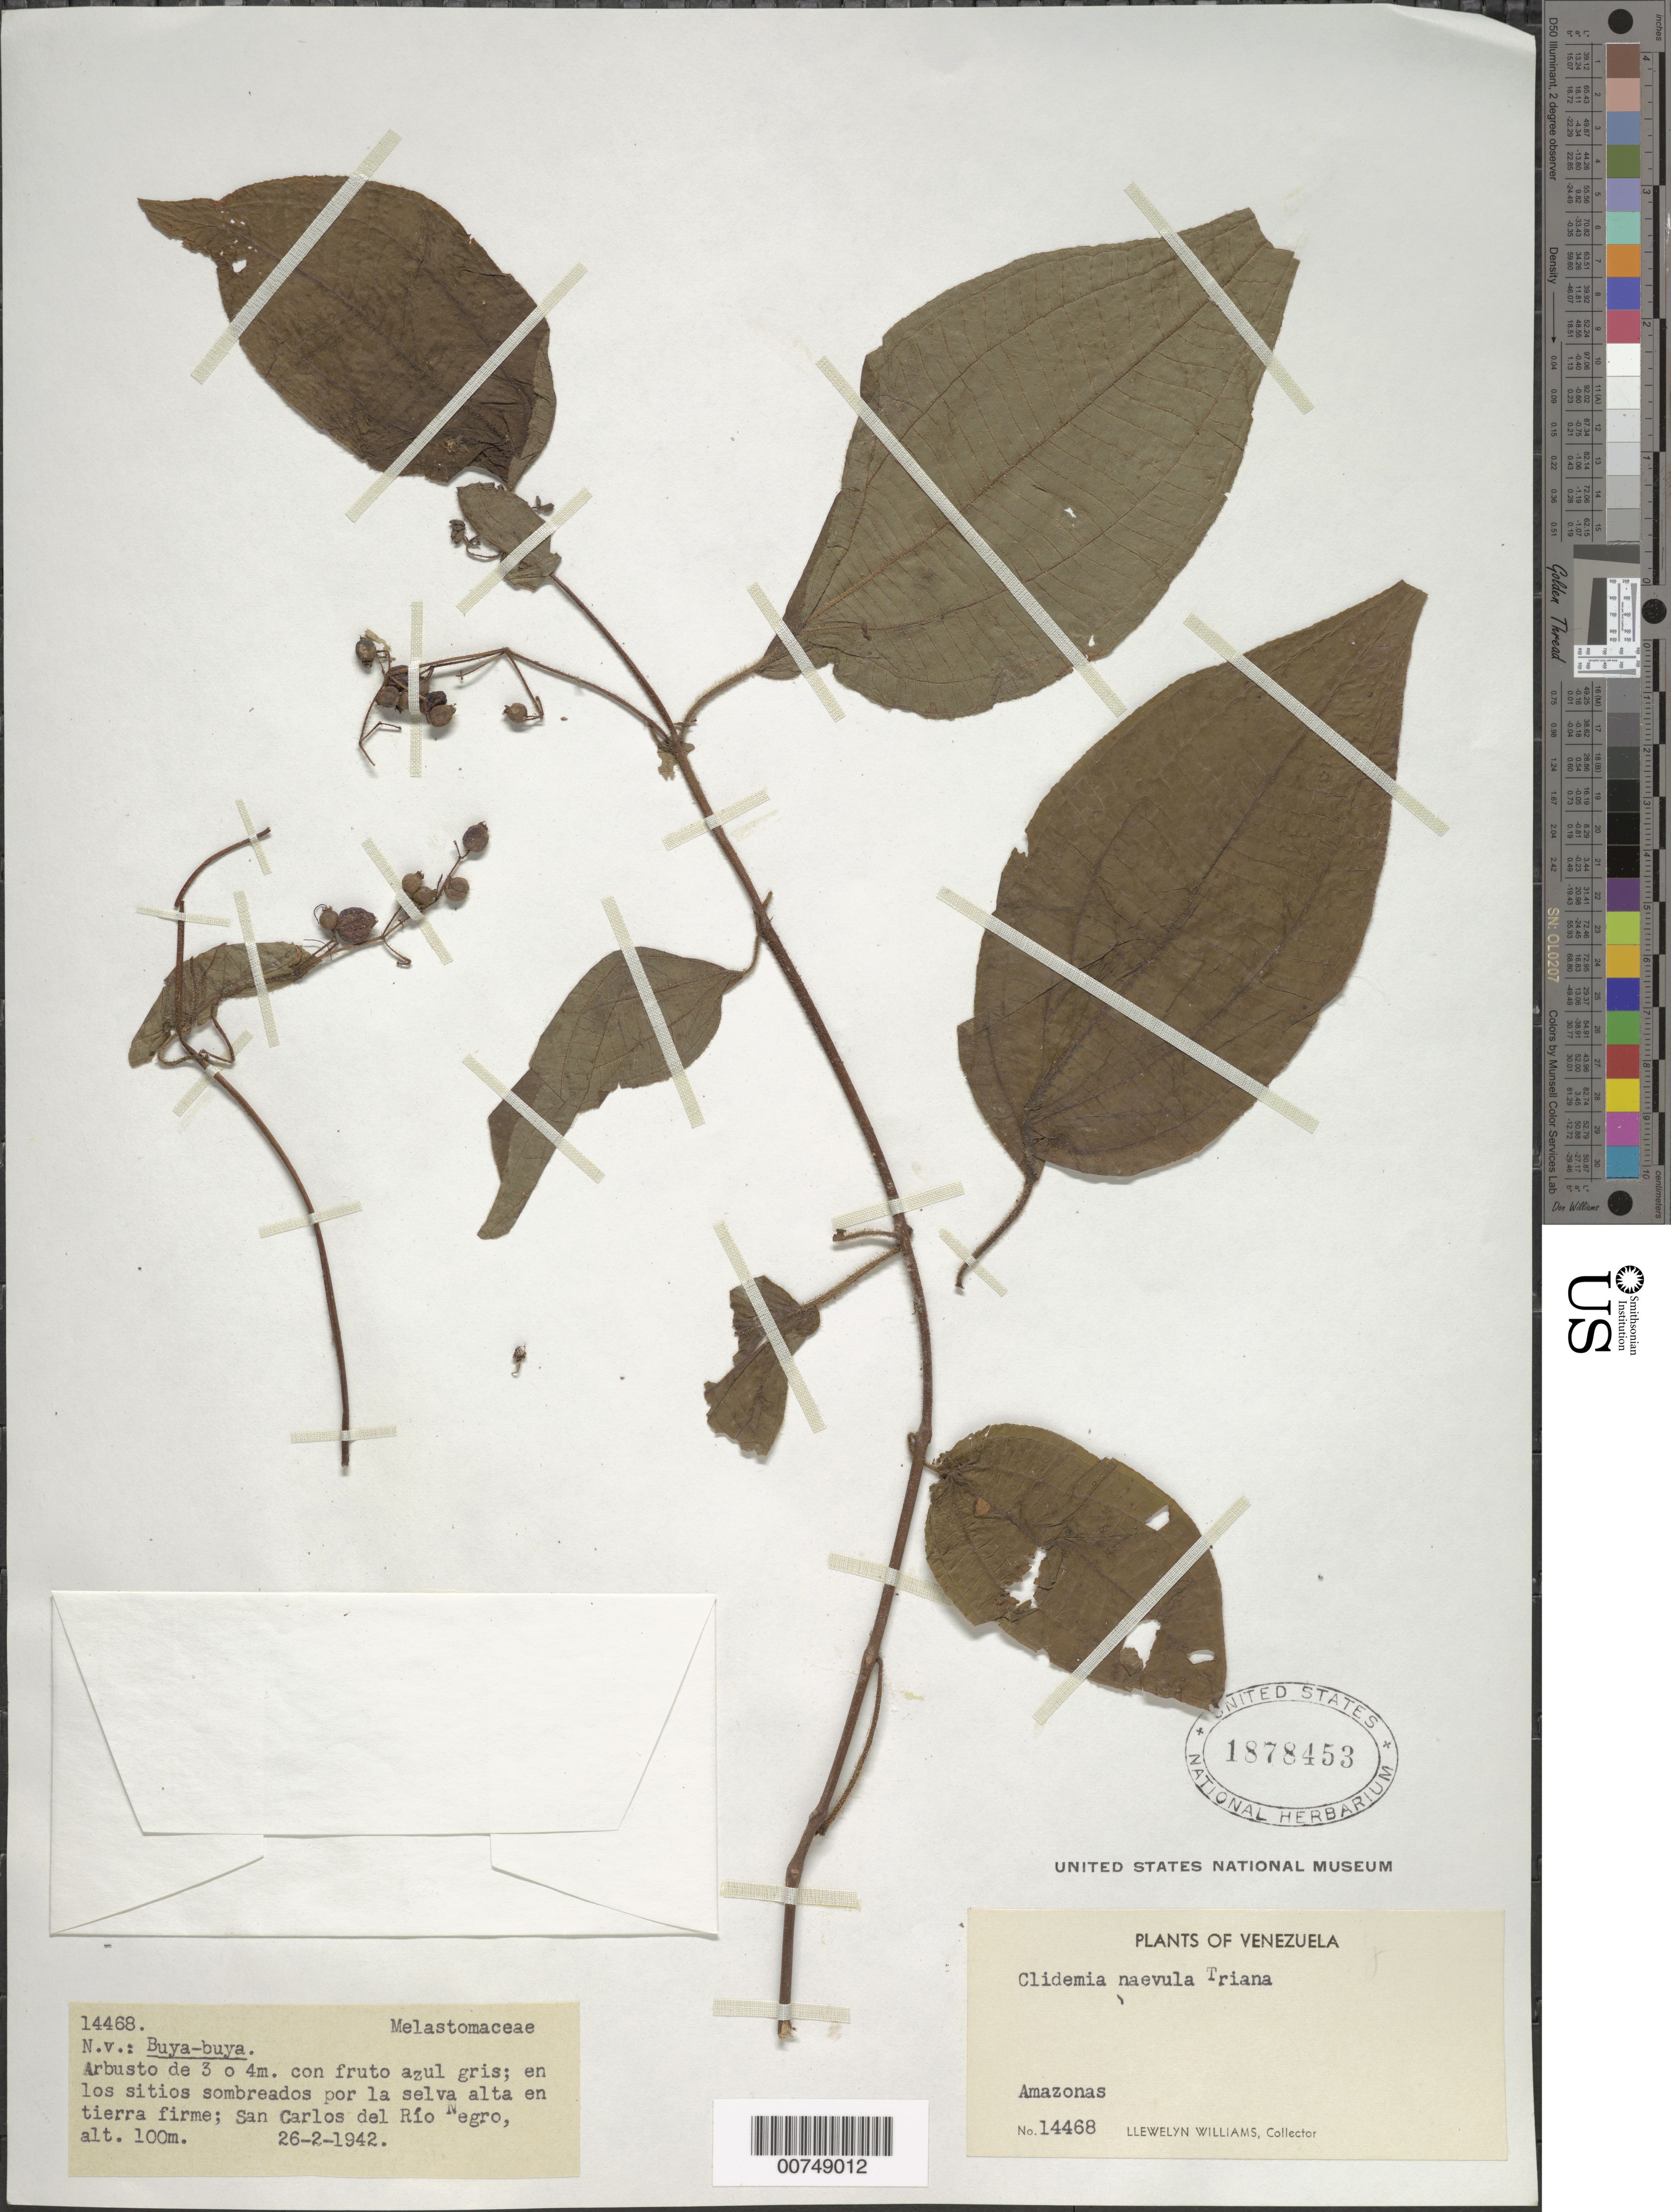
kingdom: Plantae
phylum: Tracheophyta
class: Magnoliopsida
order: Myrtales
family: Melastomataceae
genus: Clidemia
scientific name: Clidemia naevula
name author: (Naudin) Triana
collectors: Ll. Williams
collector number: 14468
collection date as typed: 26-Feb-42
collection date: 1942-02-26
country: Venezuela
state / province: Amazonas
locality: San Carlos de Río Negro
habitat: Sitios sombreados por la selva alta en tierra firme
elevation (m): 100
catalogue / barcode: US 1878453